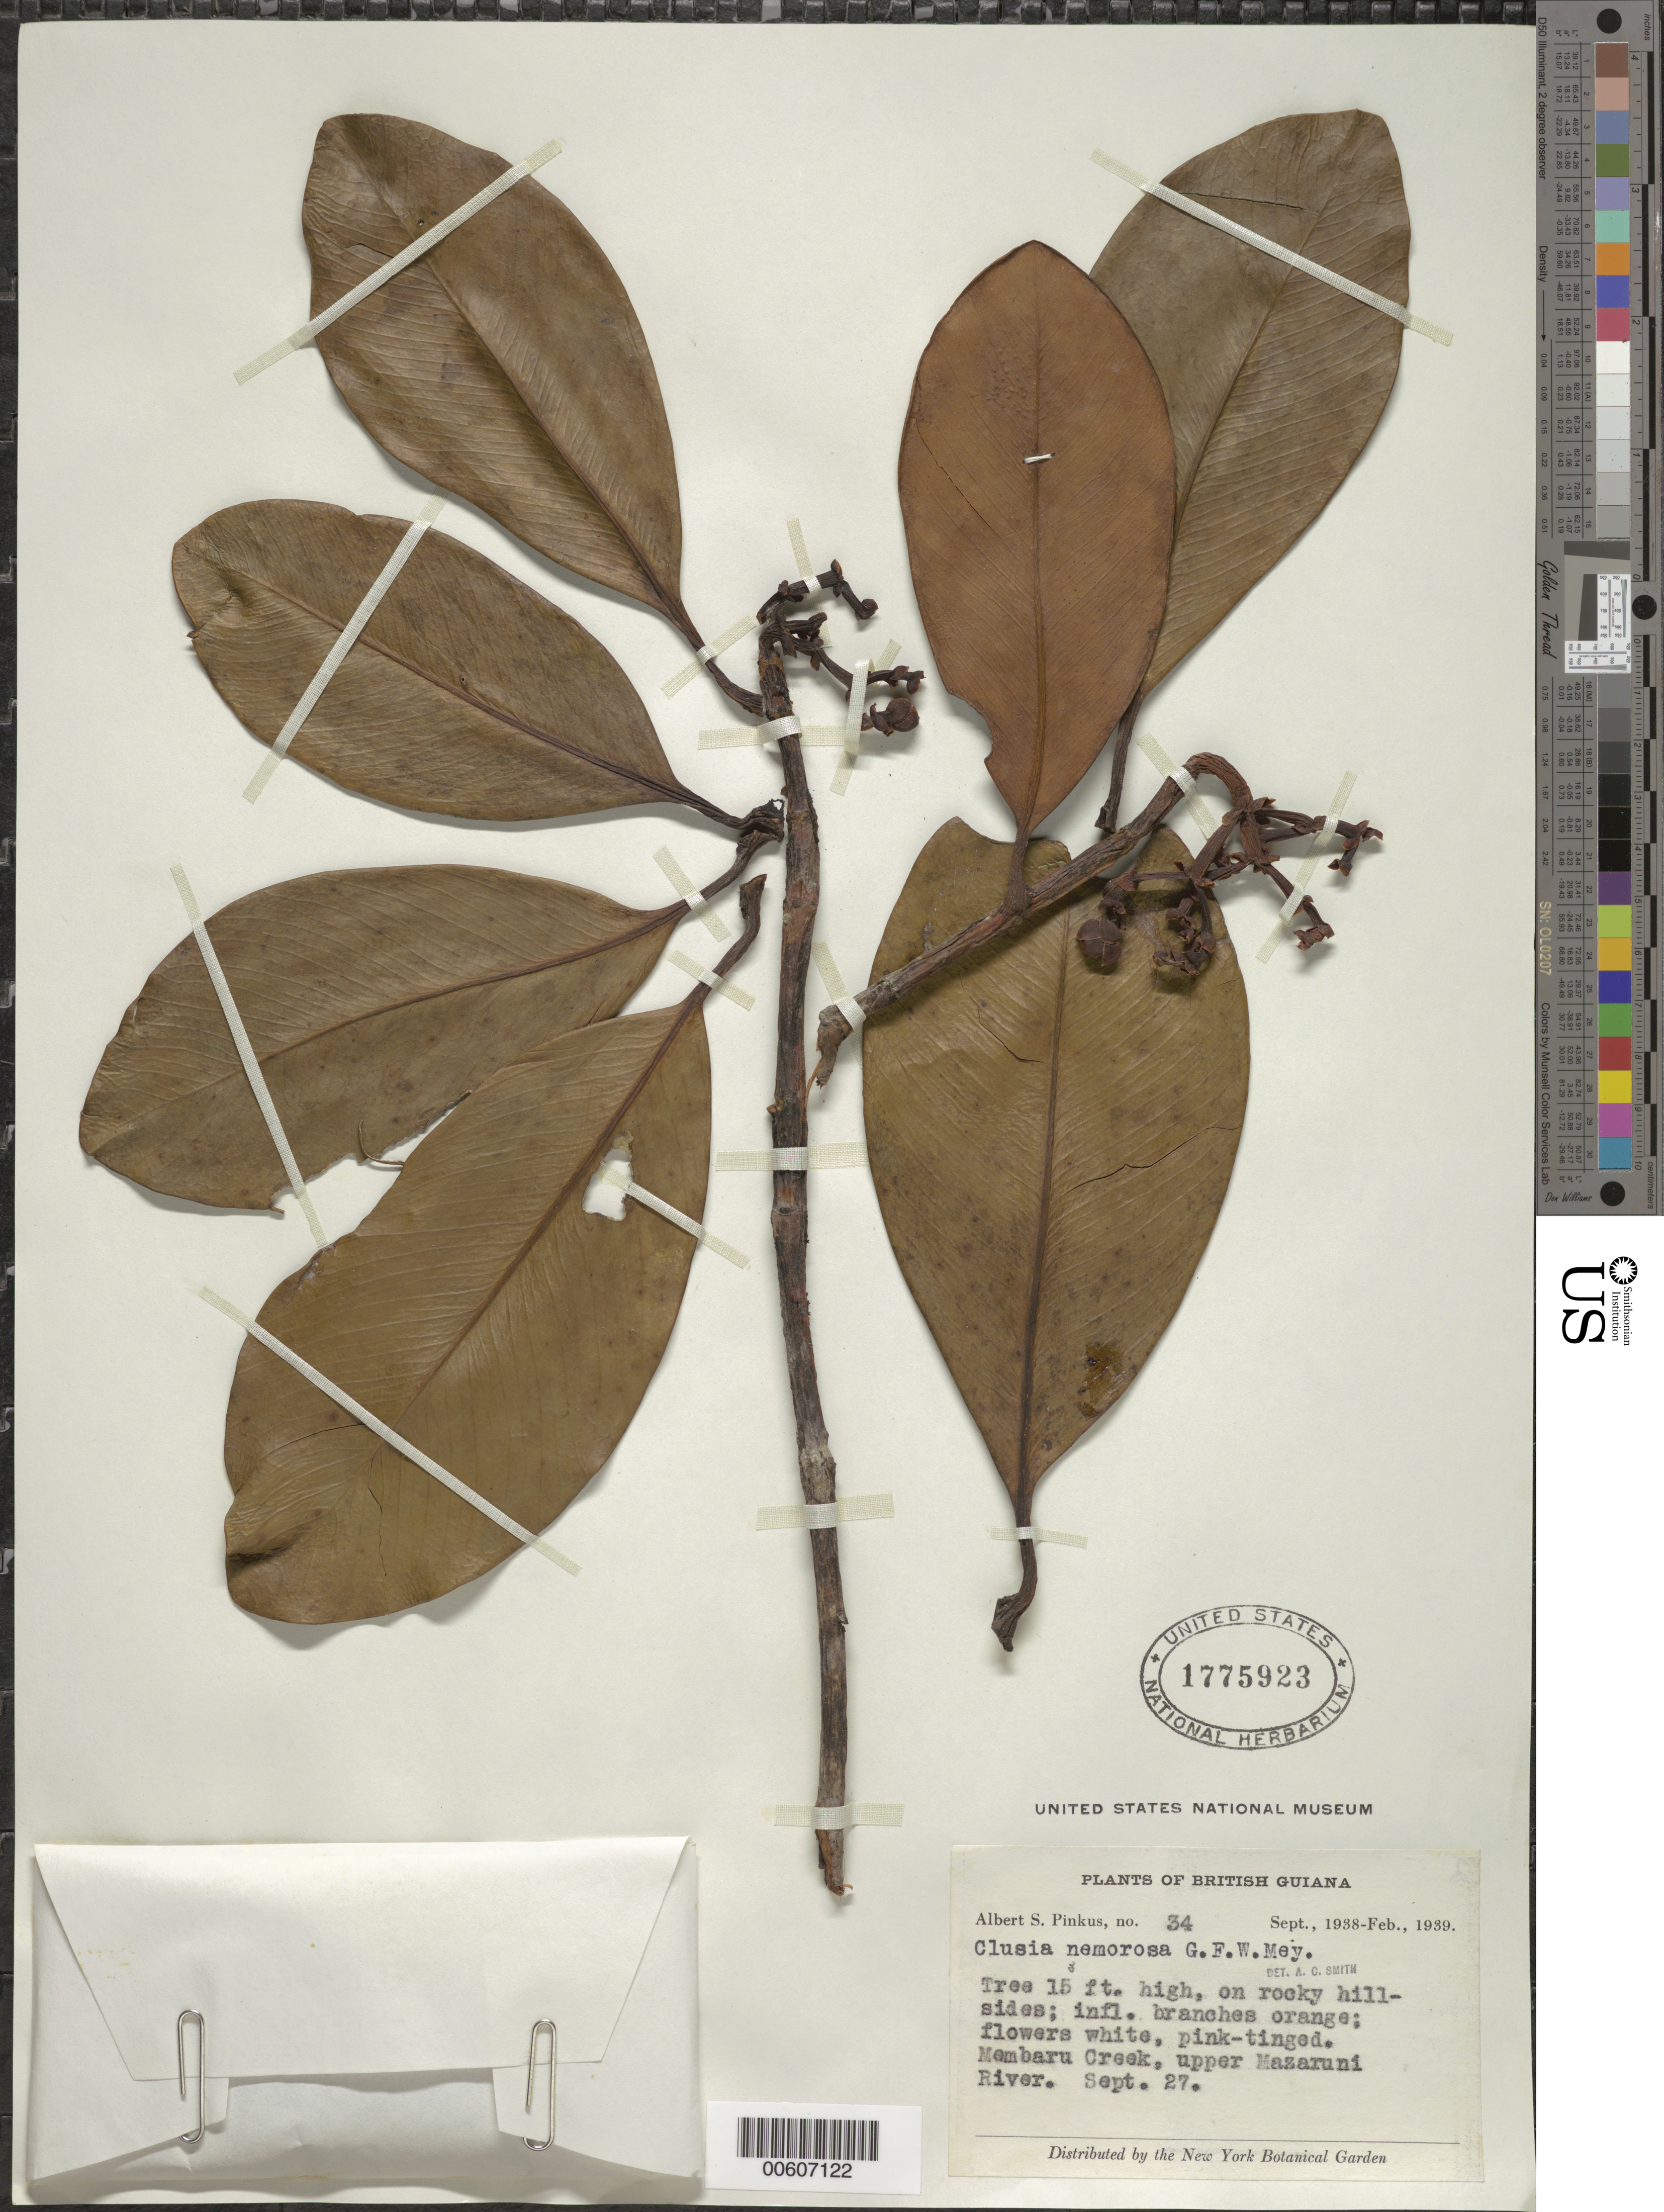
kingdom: Plantae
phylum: Tracheophyta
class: Magnoliopsida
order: Malpighiales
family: Clusiaceae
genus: Clusia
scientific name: Clusia nemorosa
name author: G. Mey.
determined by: Smith, A. C.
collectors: A. Pinkus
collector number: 34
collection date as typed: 27-Sep-38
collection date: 1938-09-27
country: Guyana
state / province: Cuyuni-Mazaruni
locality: Membaru Creek, upper Mazaruni R.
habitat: Rocky hillsides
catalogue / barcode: US 1775923